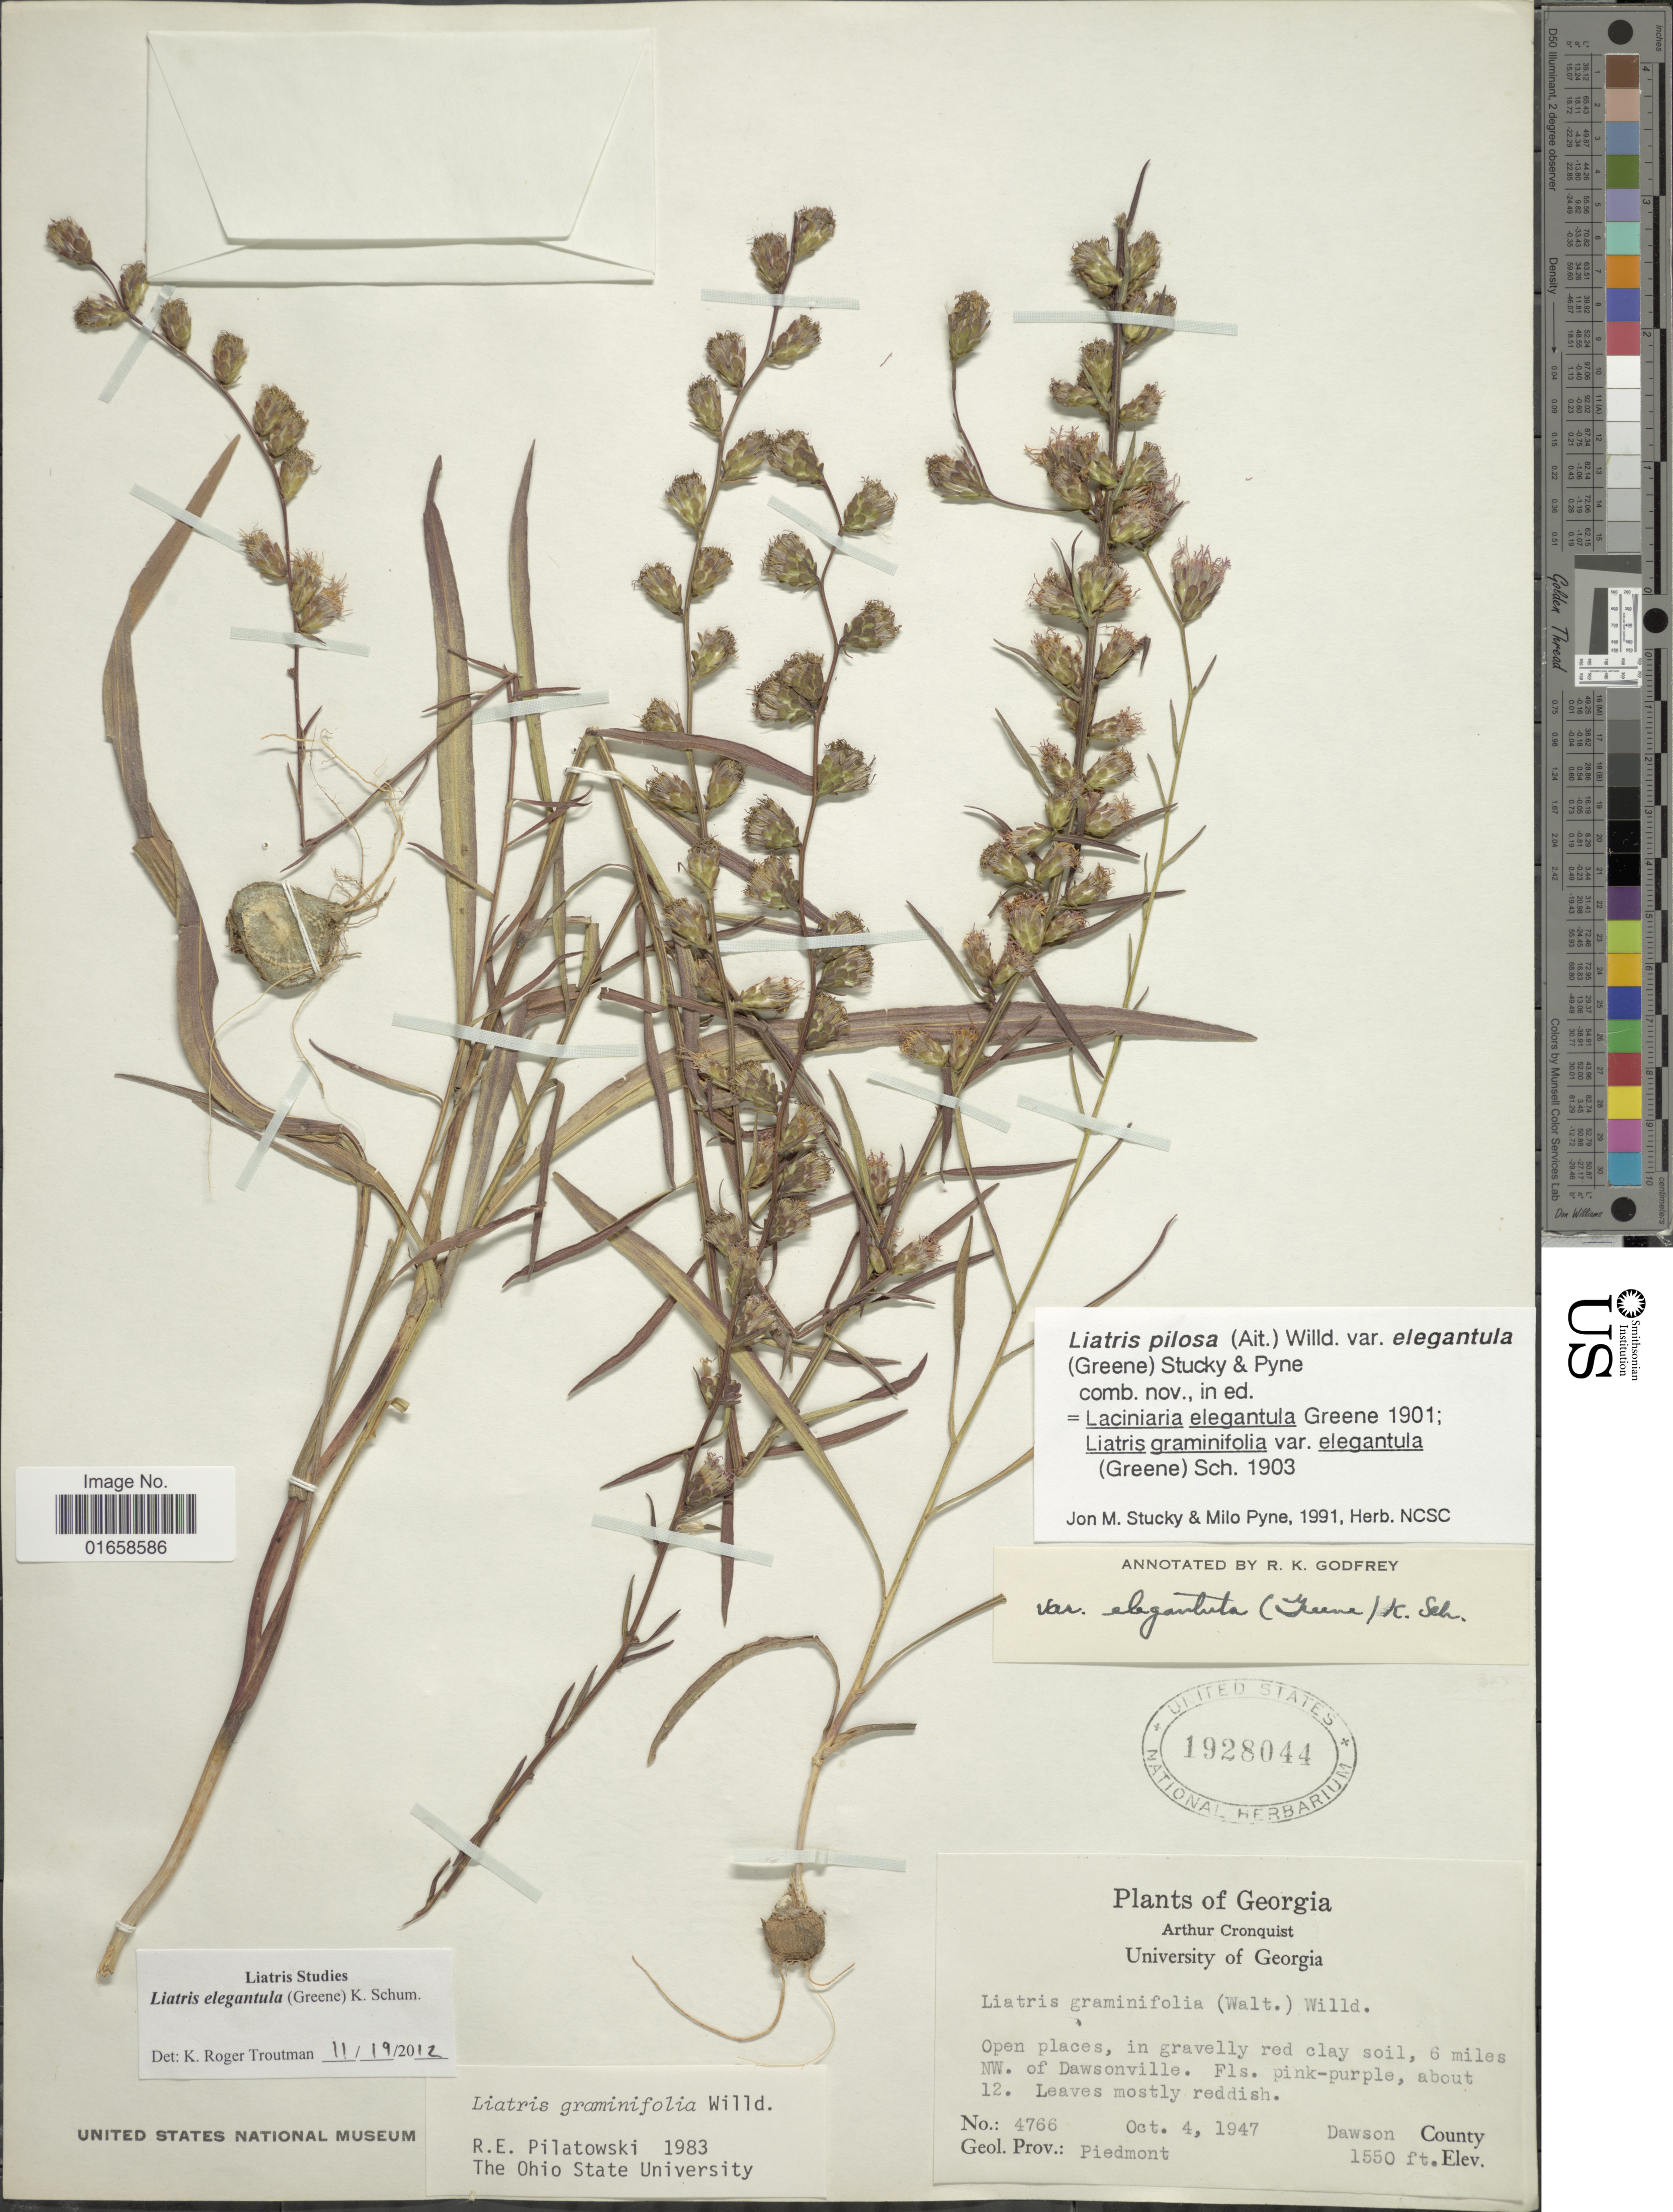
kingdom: Plantae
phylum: Tracheophyta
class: Magnoliopsida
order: Asterales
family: Asteraceae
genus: Liatris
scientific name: Liatris elegantula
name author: (Greene) K. Schum.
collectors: A. J. Cronquist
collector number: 4766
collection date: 1947-10-04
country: United States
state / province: Georgia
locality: Open places, in gravelly red clay soil, 6 miles NW. of Dawsonville, about 12, Dawson County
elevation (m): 472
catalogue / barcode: US 1928044